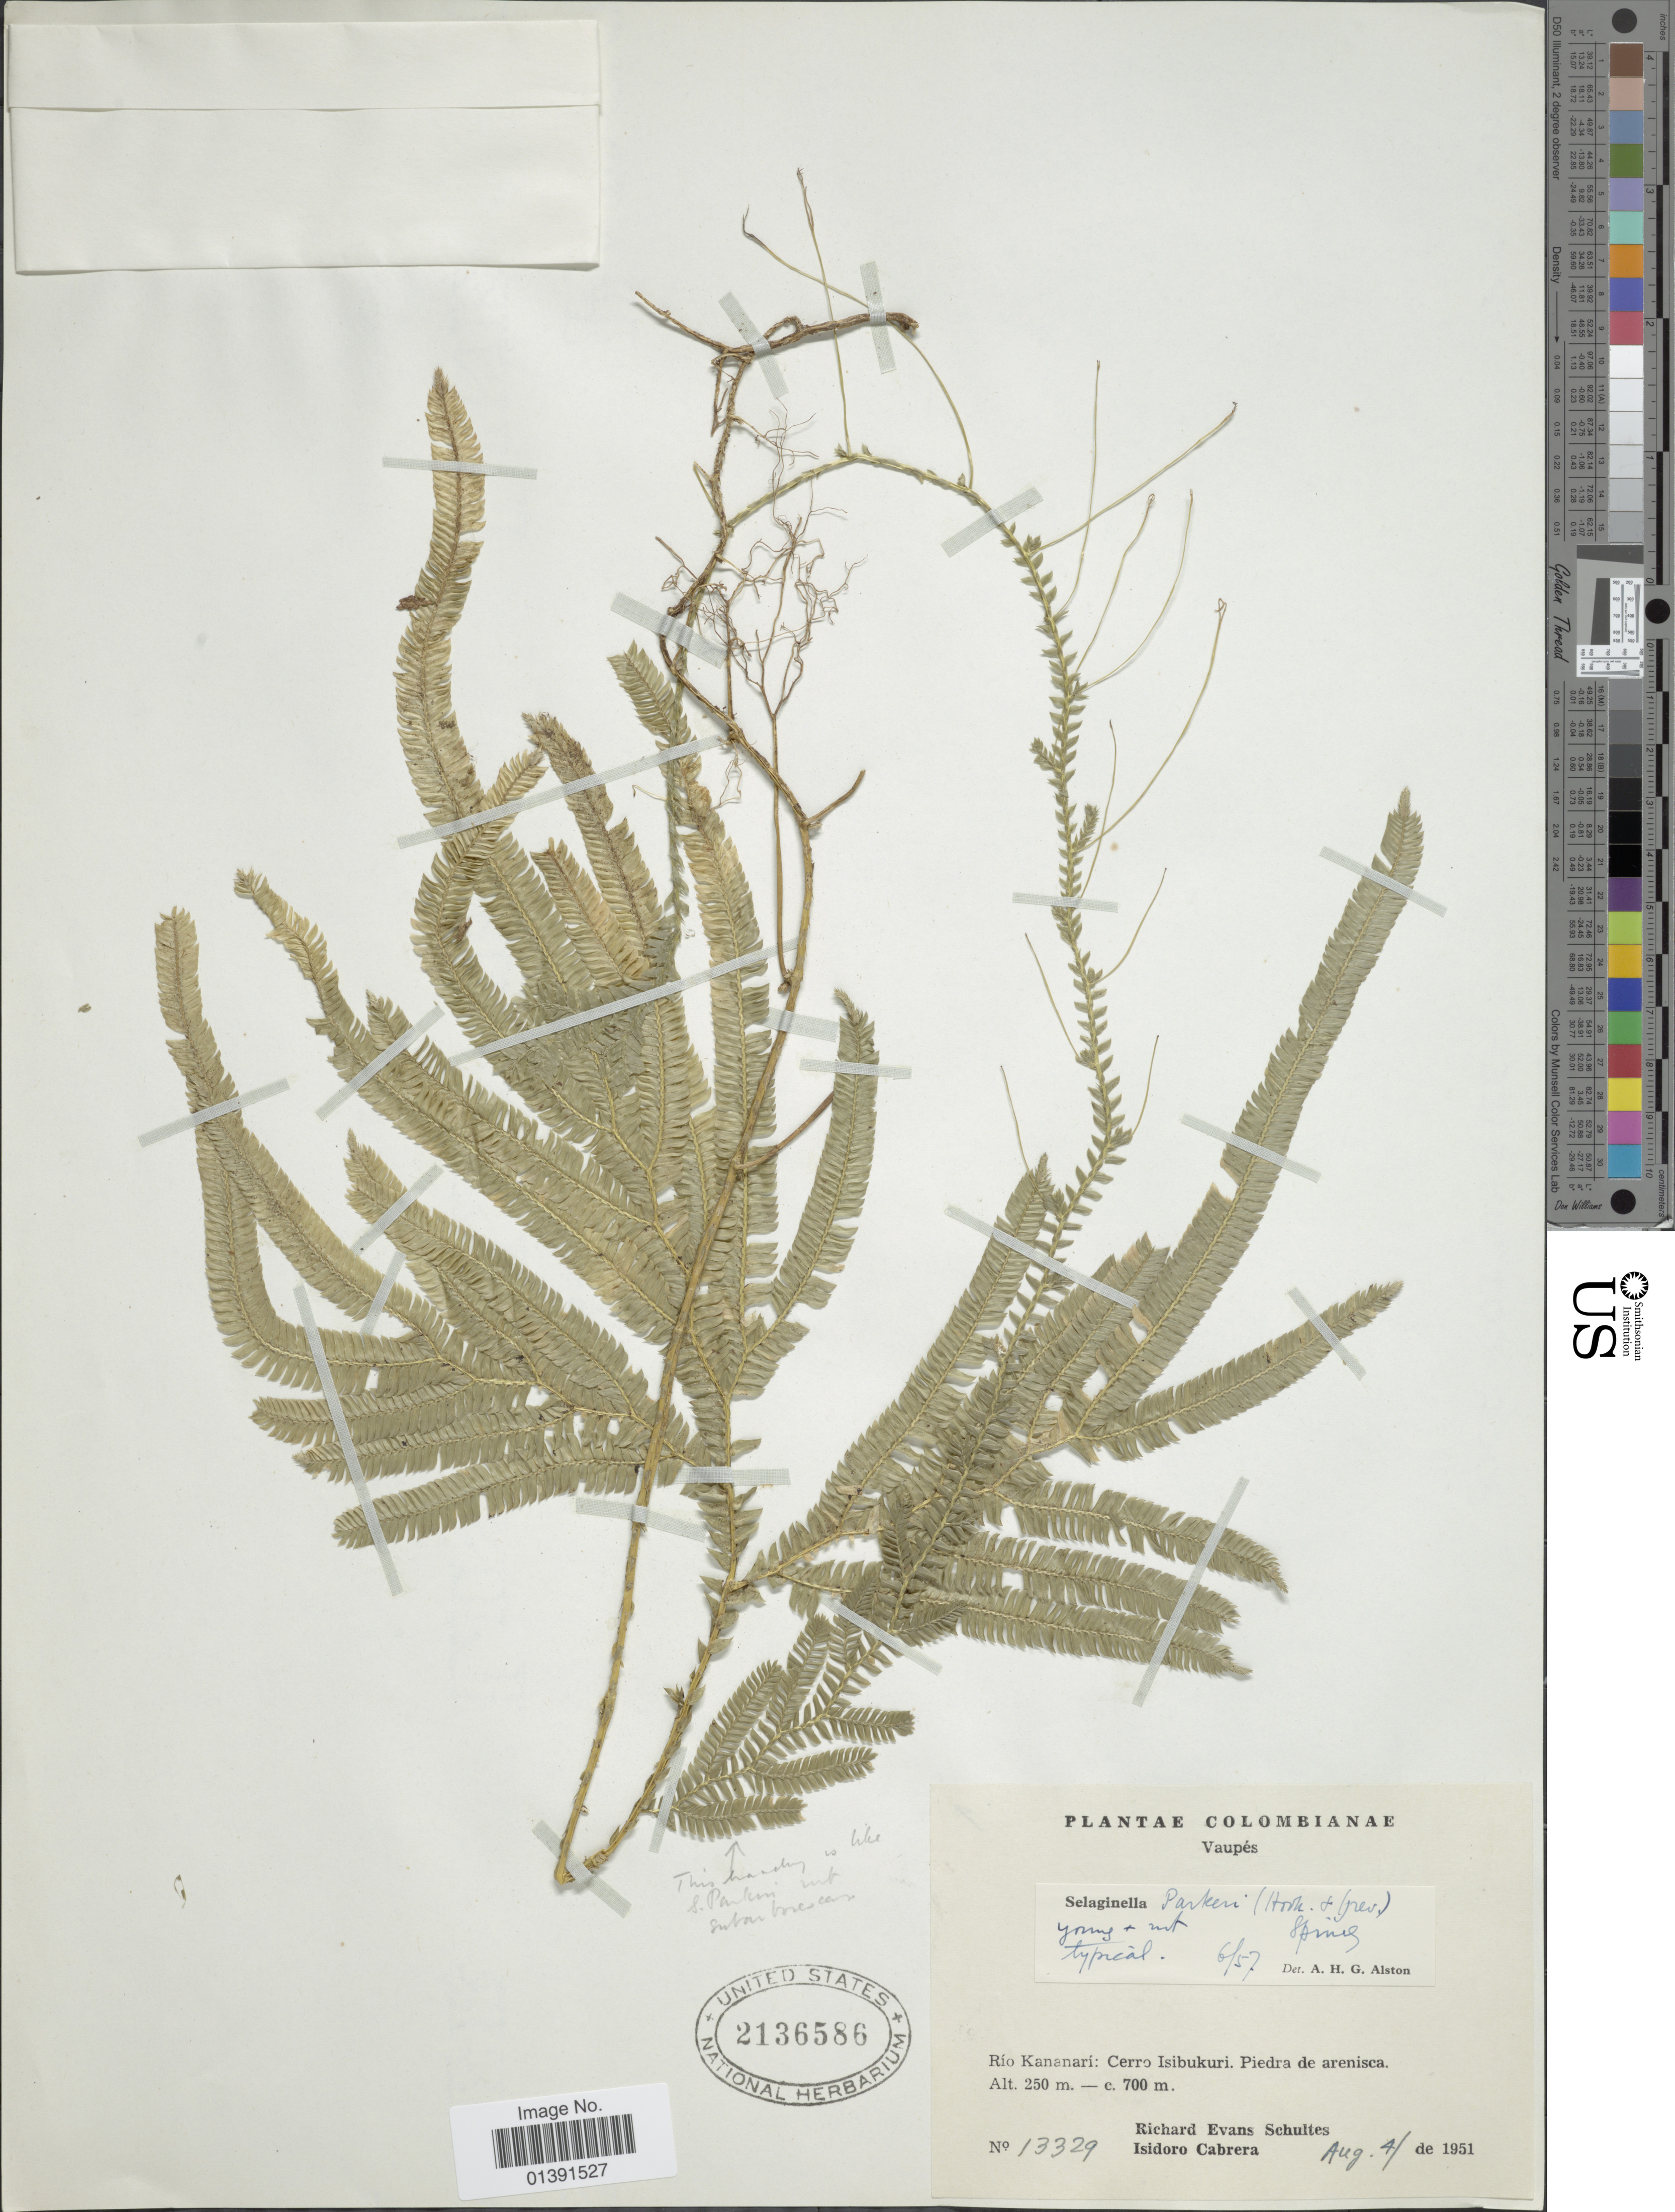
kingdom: Plantae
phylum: Tracheophyta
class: Lycopodiopsida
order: Selaginellales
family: Selaginellaceae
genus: Selaginella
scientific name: Selaginella parkeri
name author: (Hook. & Grev.) Spring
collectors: R. E. Schultes & I. Cabrera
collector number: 13329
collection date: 1951-08-04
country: Colombia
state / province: Vaupés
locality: Rio Kananari: Cerro Isibukuri, Piedra de arenisca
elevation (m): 250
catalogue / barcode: US 2136586